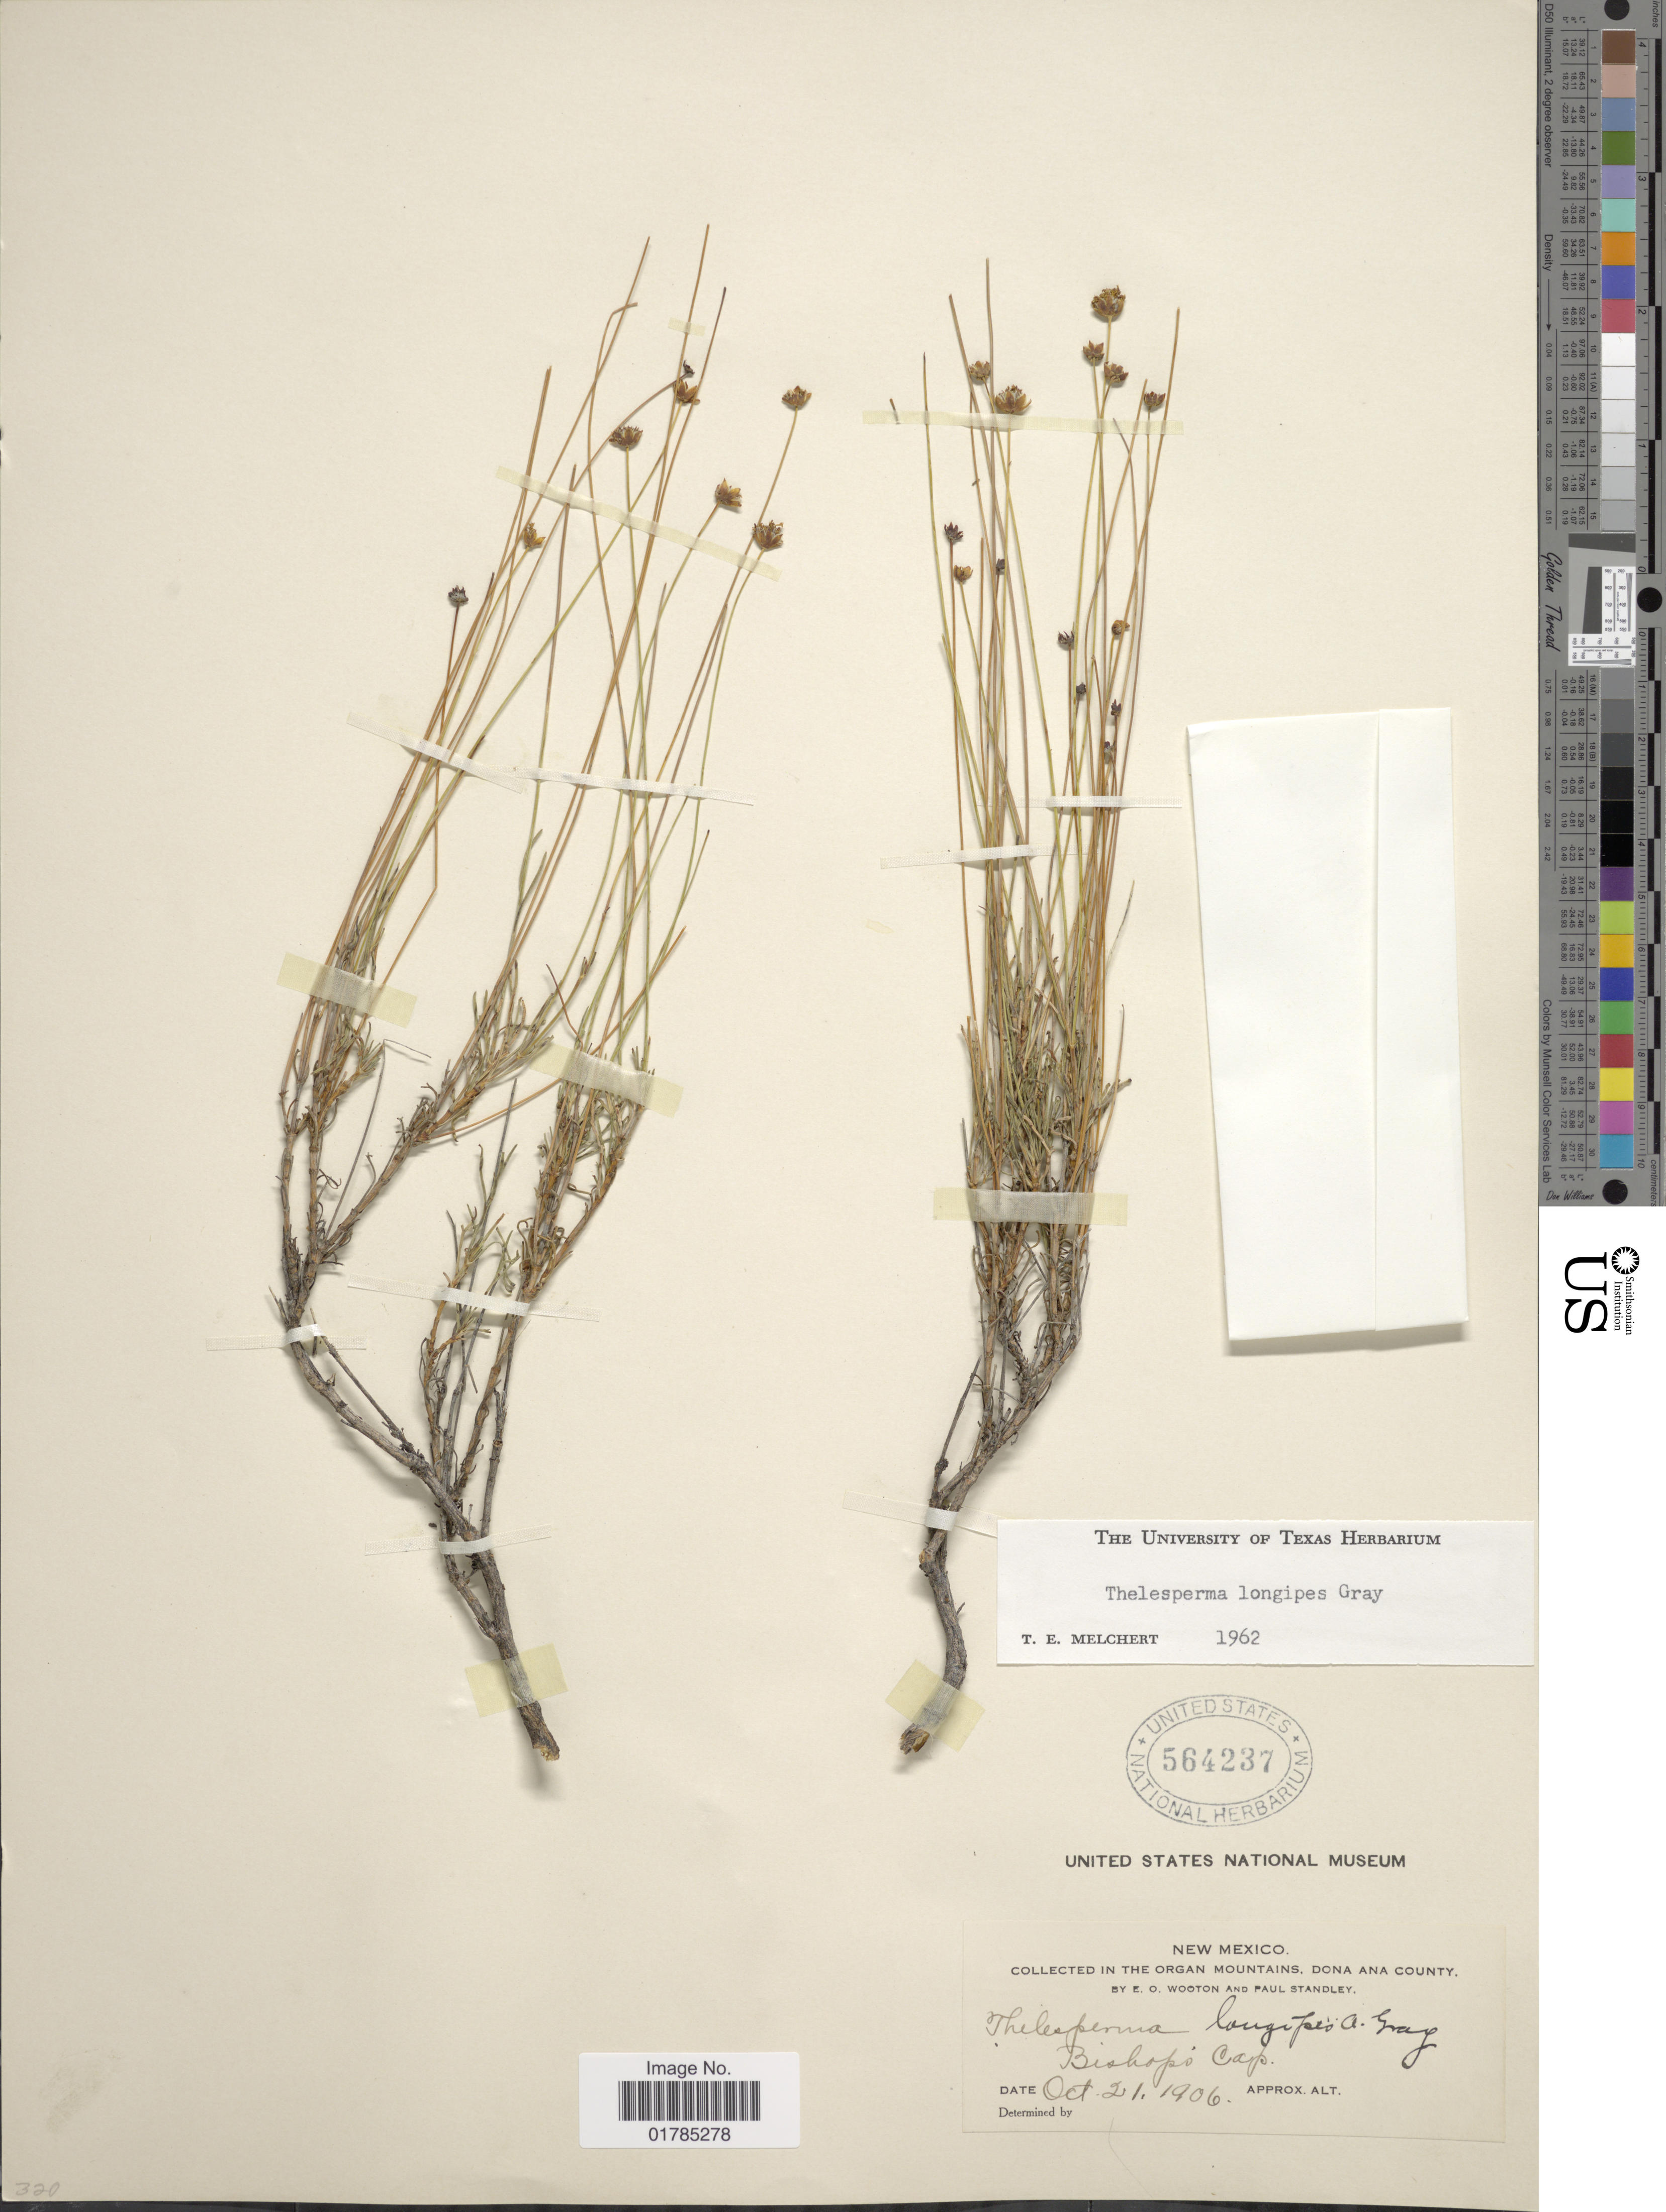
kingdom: Plantae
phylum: Tracheophyta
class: Magnoliopsida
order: Asterales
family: Asteraceae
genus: Thelesperma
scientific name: Thelesperma longipes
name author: A. Gray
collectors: E. O. Wooton & P. C. Standley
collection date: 1906-10-21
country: United States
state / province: New Mexico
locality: The Organ Mountains, Dona Ana County, Bishops Cap.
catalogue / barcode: US 564237